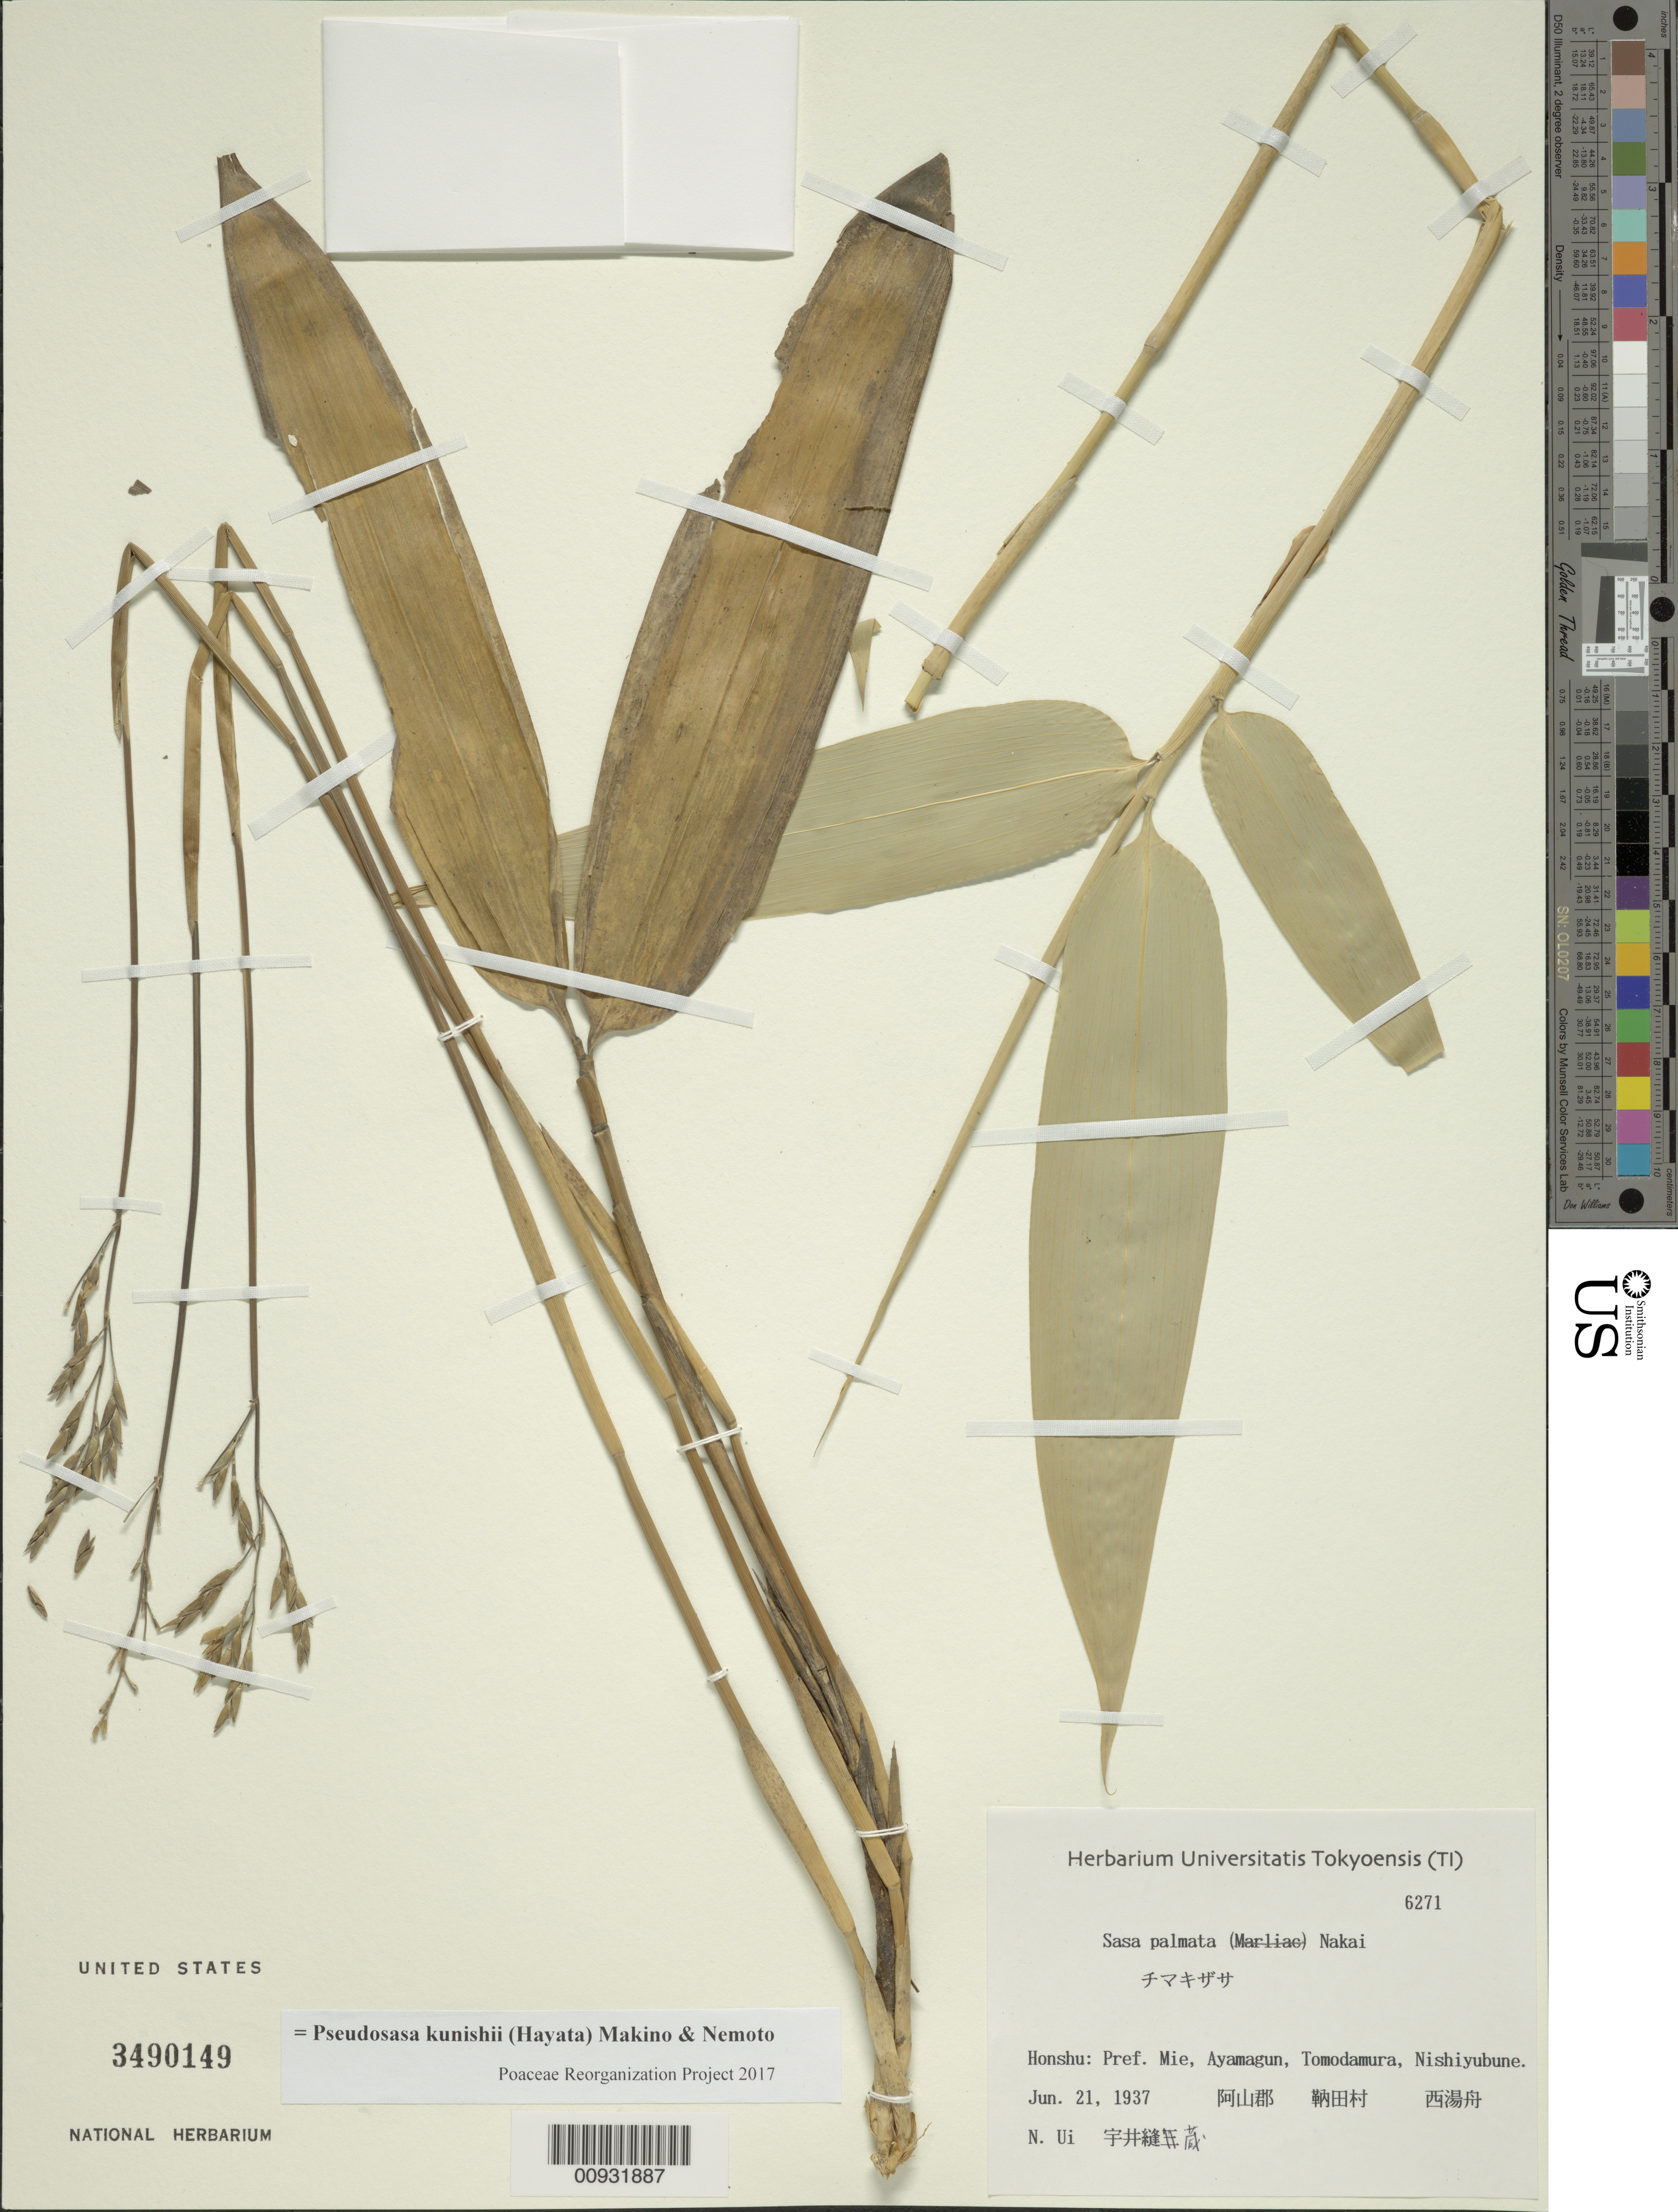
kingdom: Plantae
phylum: Tracheophyta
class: Liliopsida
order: Poales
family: Poaceae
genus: Pseudosasa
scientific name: Pseudosasa kunishii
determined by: Poaceae Reorganization Project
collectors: N. Ui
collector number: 6271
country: Japan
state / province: Mie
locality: Ayamagun, Tomodamura, Nishiyubune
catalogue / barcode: US 3490149